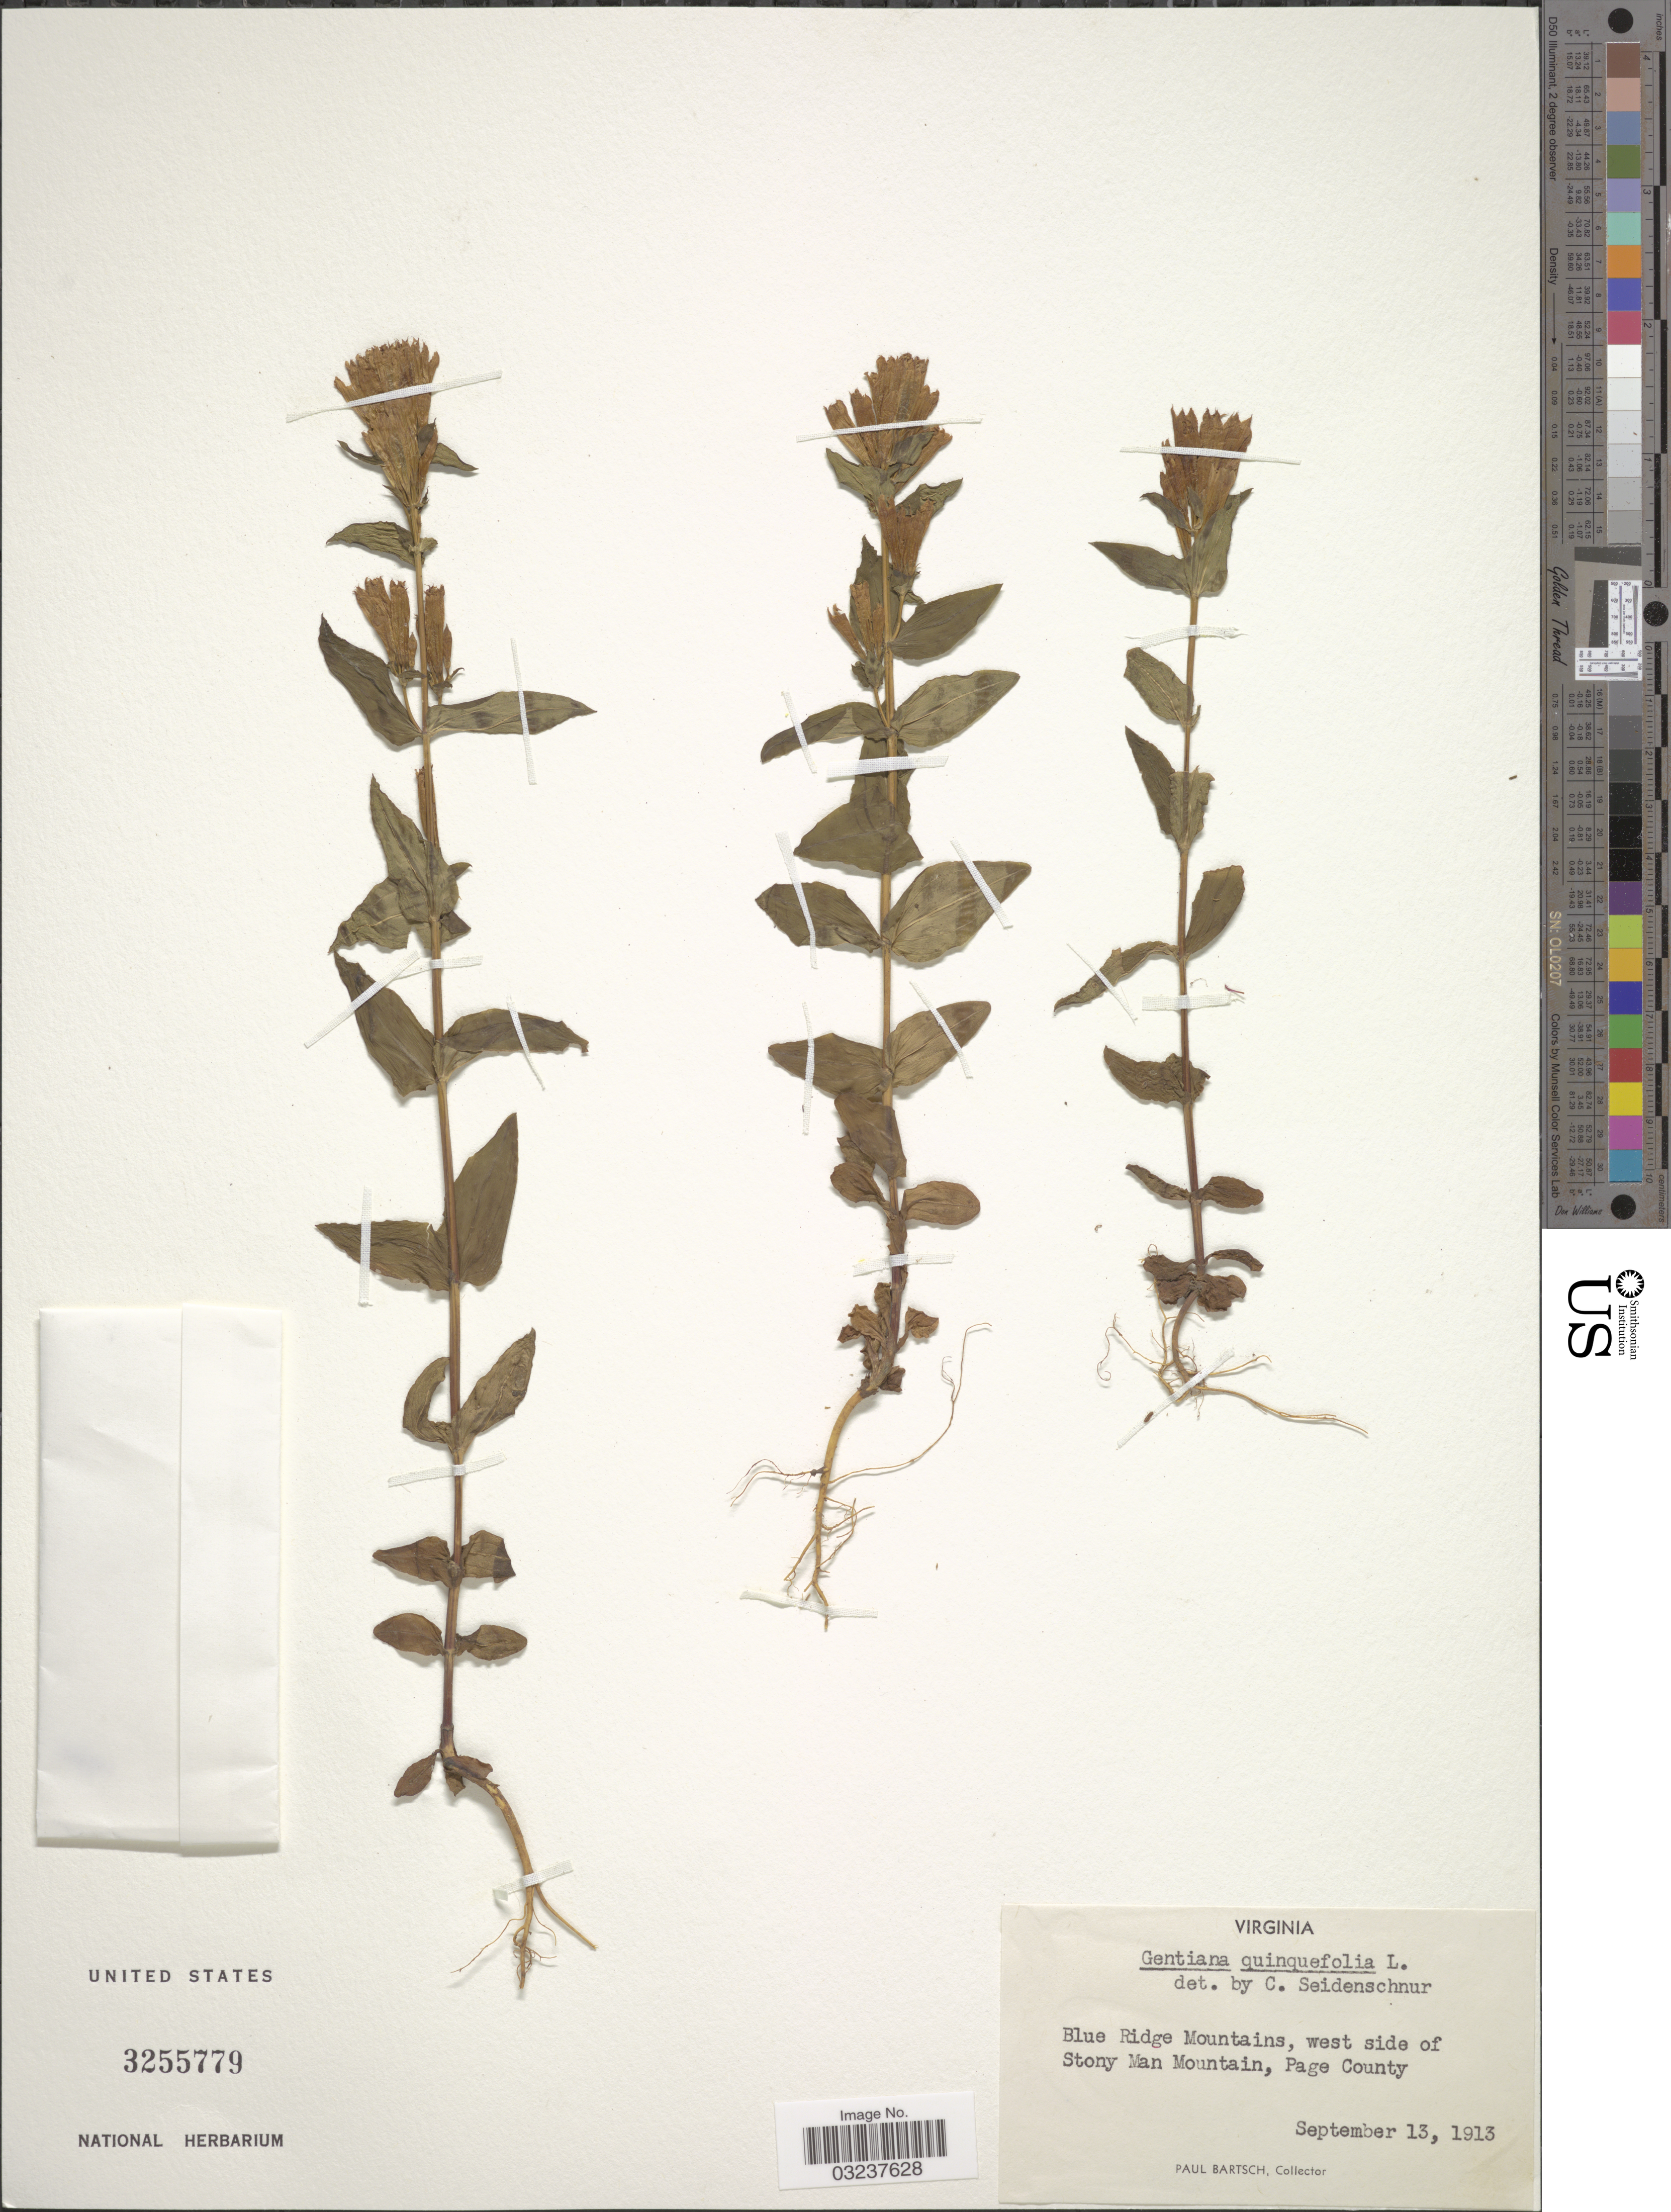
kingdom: Plantae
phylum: Tracheophyta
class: Magnoliopsida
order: Gentianales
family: Gentianaceae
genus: Gentianella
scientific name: Gentianella quinquefolia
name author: (L.) Small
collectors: P. Bartsch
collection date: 1913-09-13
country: United States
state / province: Virginia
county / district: Page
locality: Blue Ridge Mountains, west side of Stony Man Mountain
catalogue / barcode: US 3255779